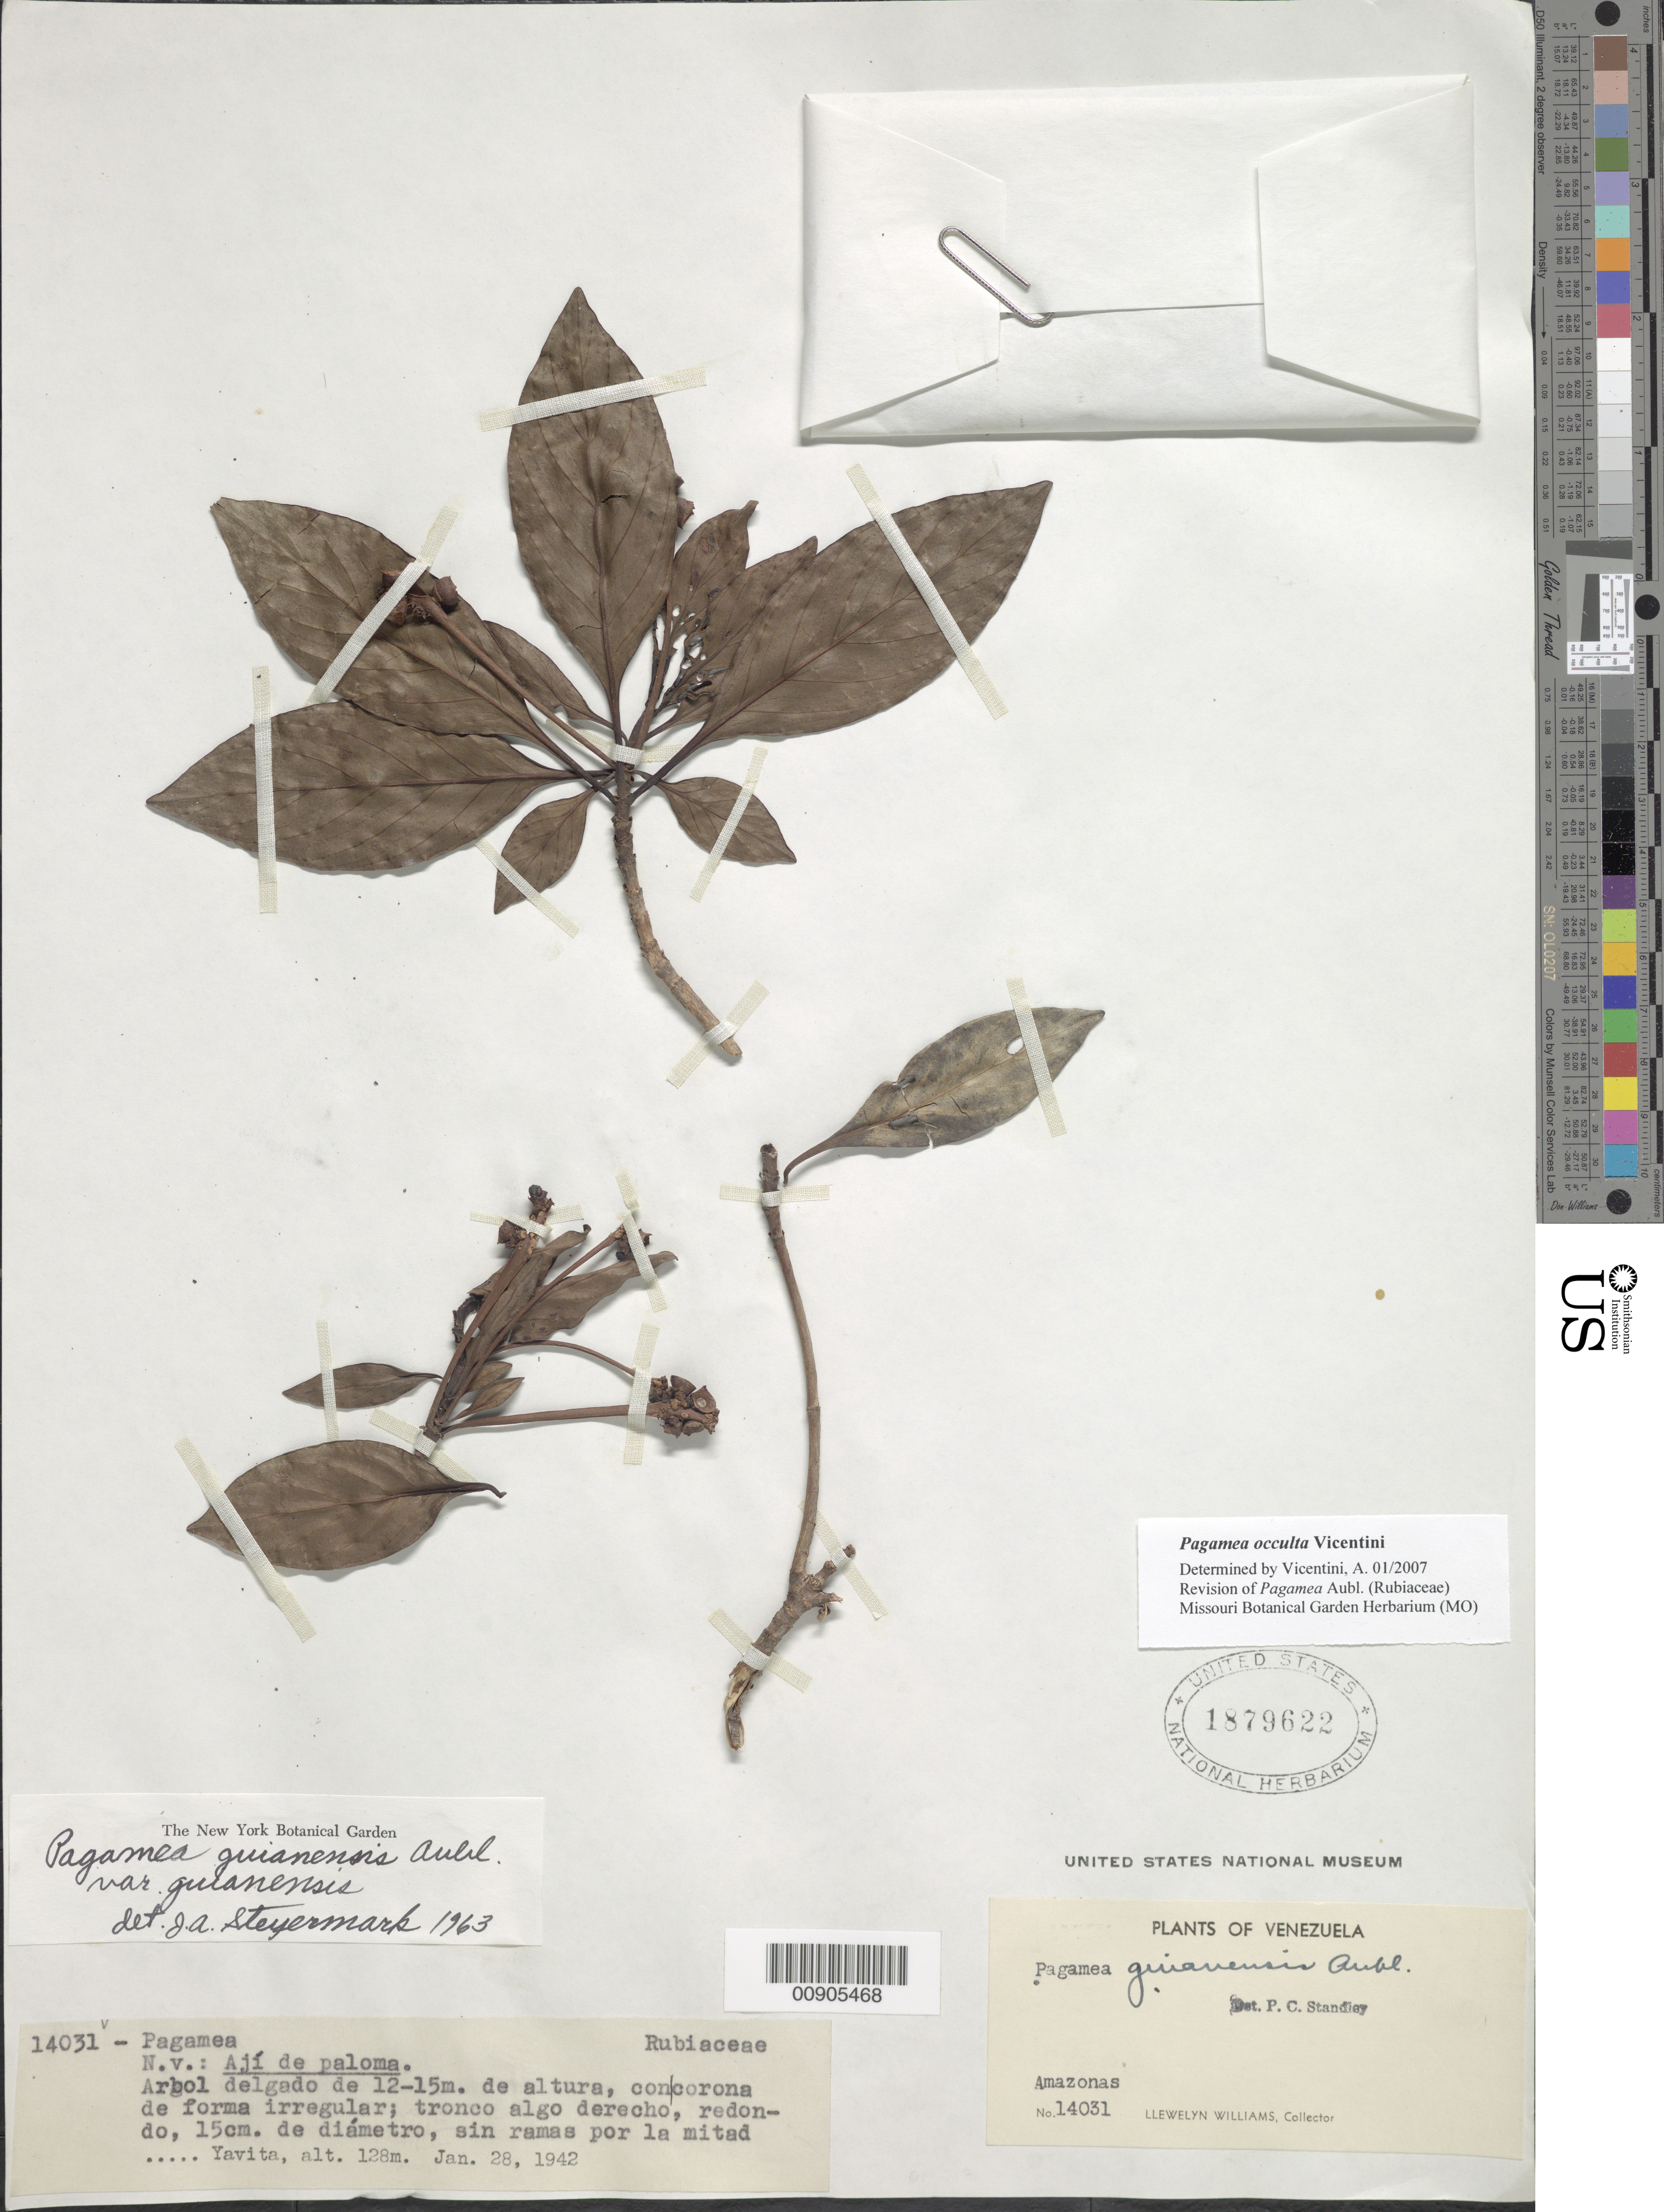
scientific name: unpublished name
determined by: Vicentini, A.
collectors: Ll. Williams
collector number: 14031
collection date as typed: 28-Jan-42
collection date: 1942-01-28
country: Venezuela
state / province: Amazonas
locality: Yavita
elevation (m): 128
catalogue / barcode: US 1879622